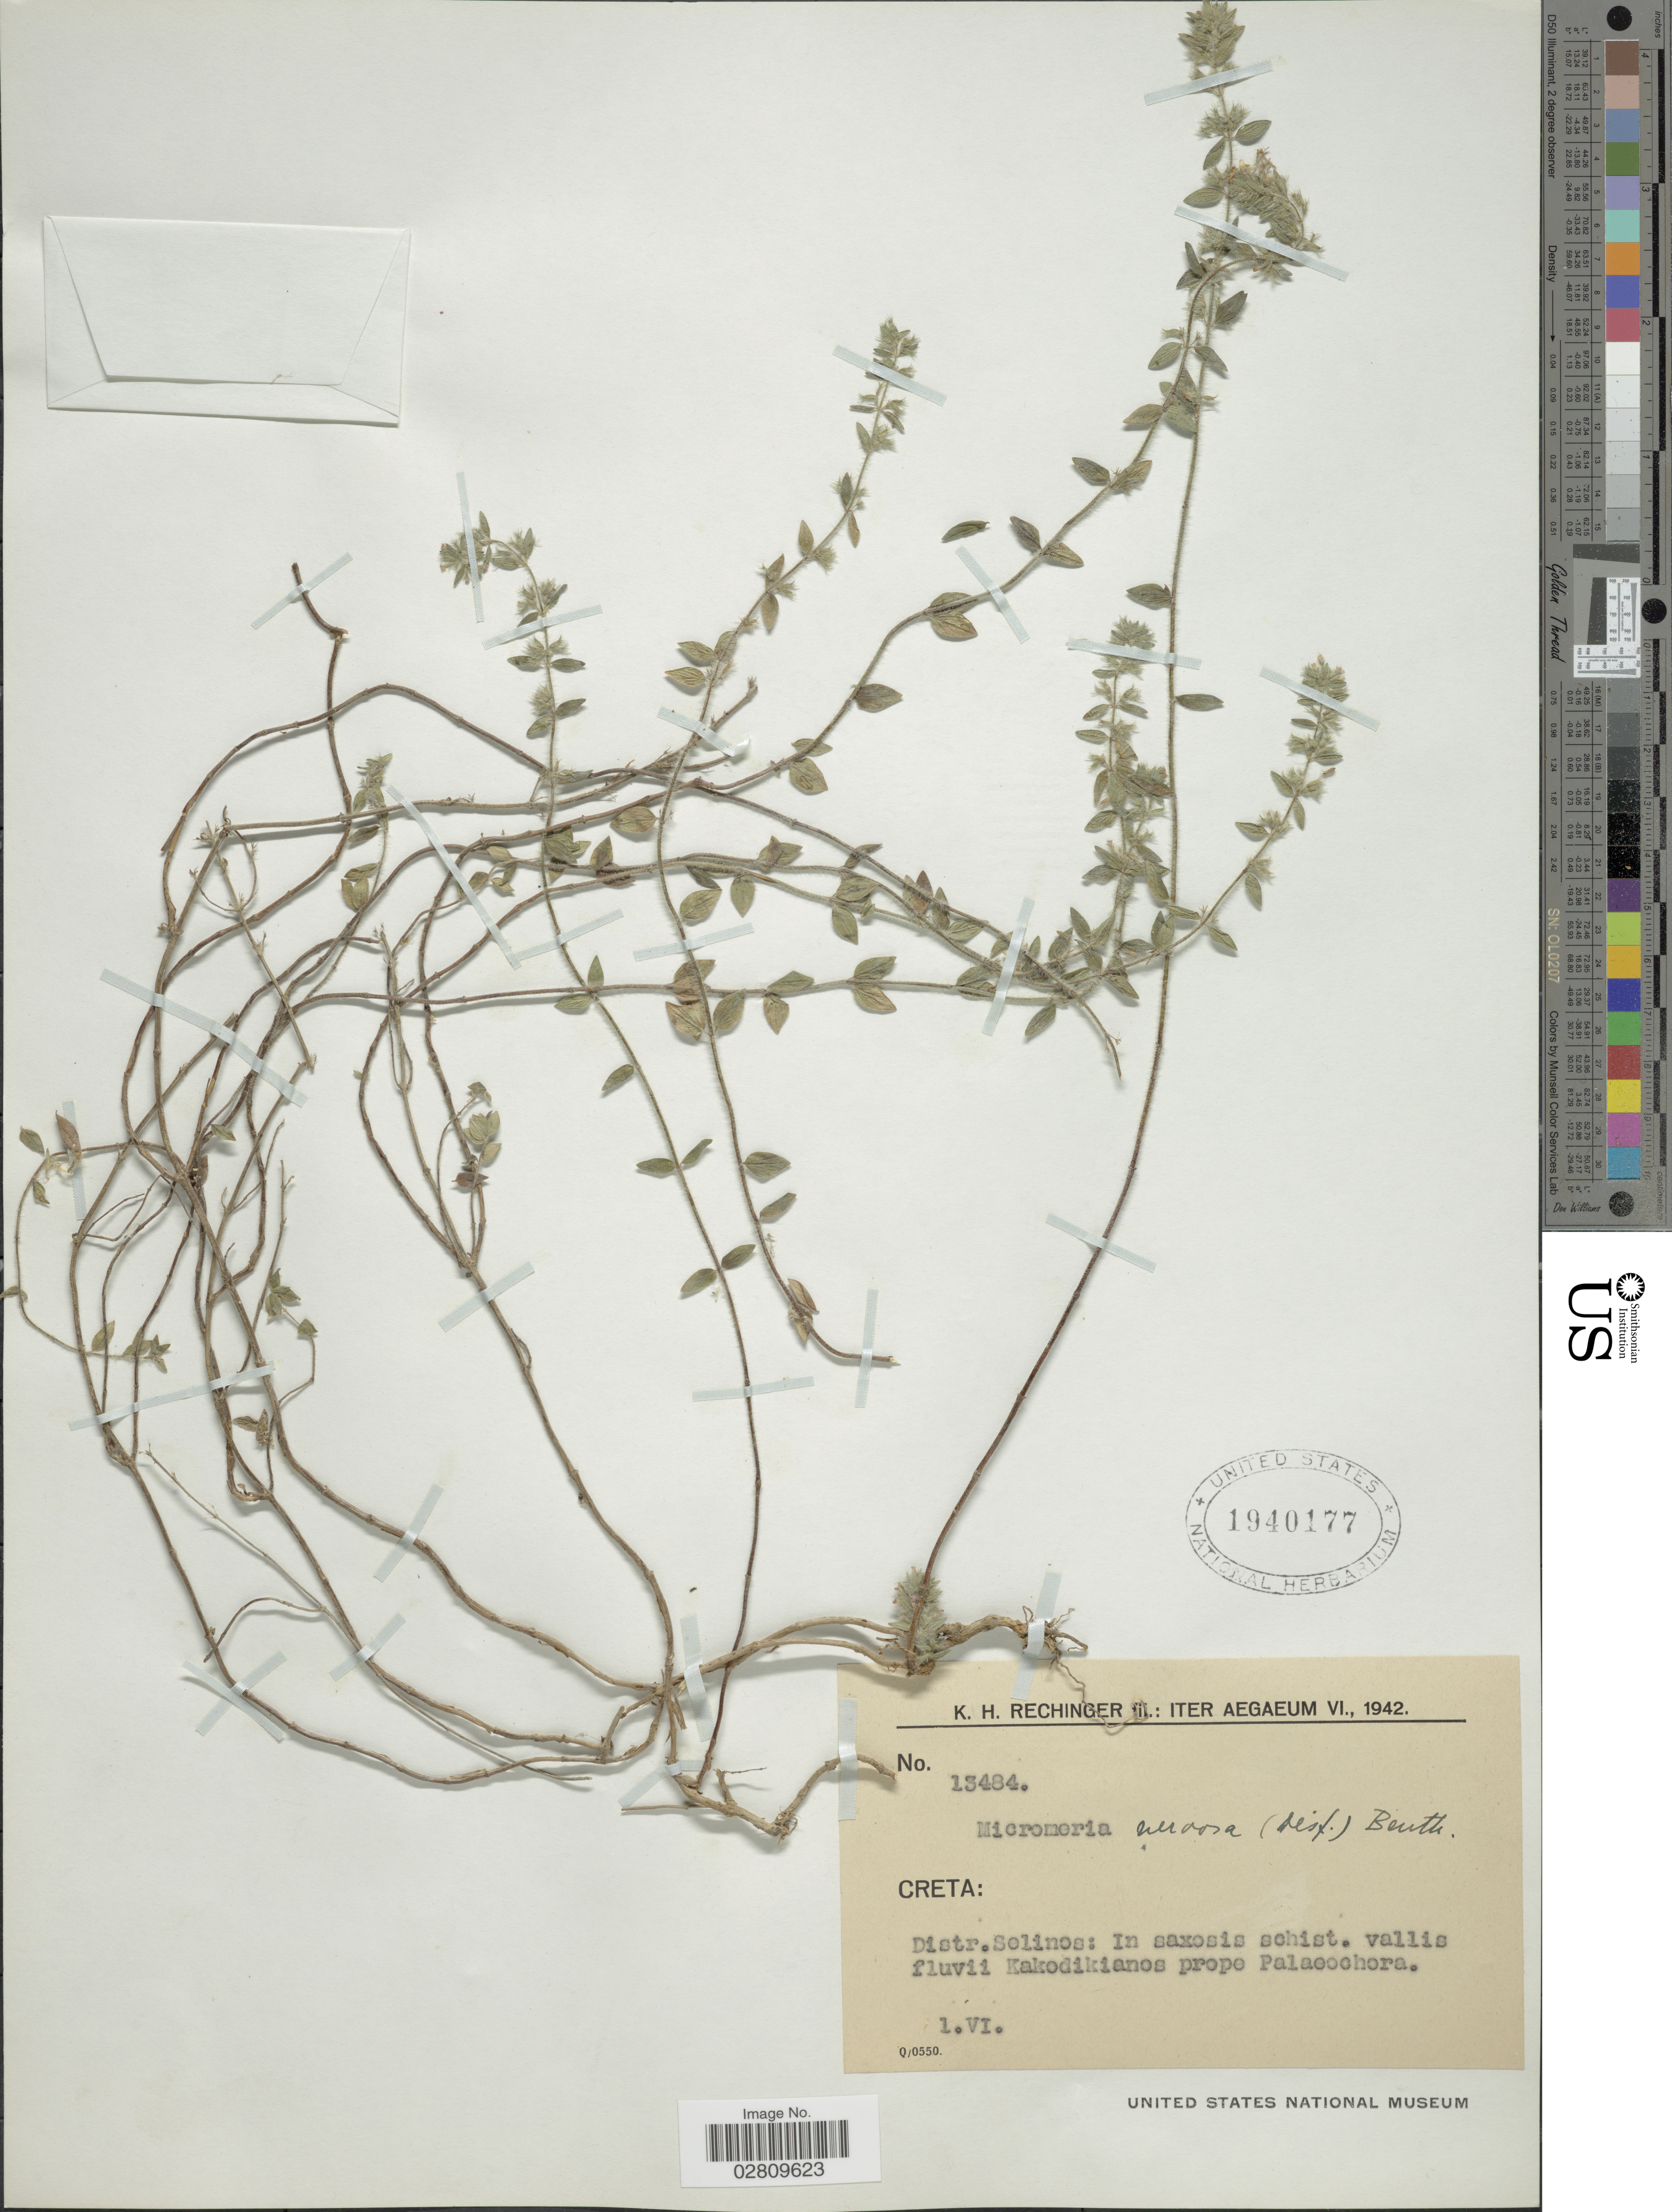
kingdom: Plantae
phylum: Tracheophyta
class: Magnoliopsida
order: Lamiales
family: Lamiaceae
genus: Micromeria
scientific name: Micromeria nervosa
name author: (Desf.) Benth.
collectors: K. H. Rechinger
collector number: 13484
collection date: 1942-06-01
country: Greece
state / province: Crete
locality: Iter Aegaeum. Creta: Distr. Selinos: In saxosis schist. vallis fluvii Kakodikianos prope Palaeochora.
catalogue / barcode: US 1940177